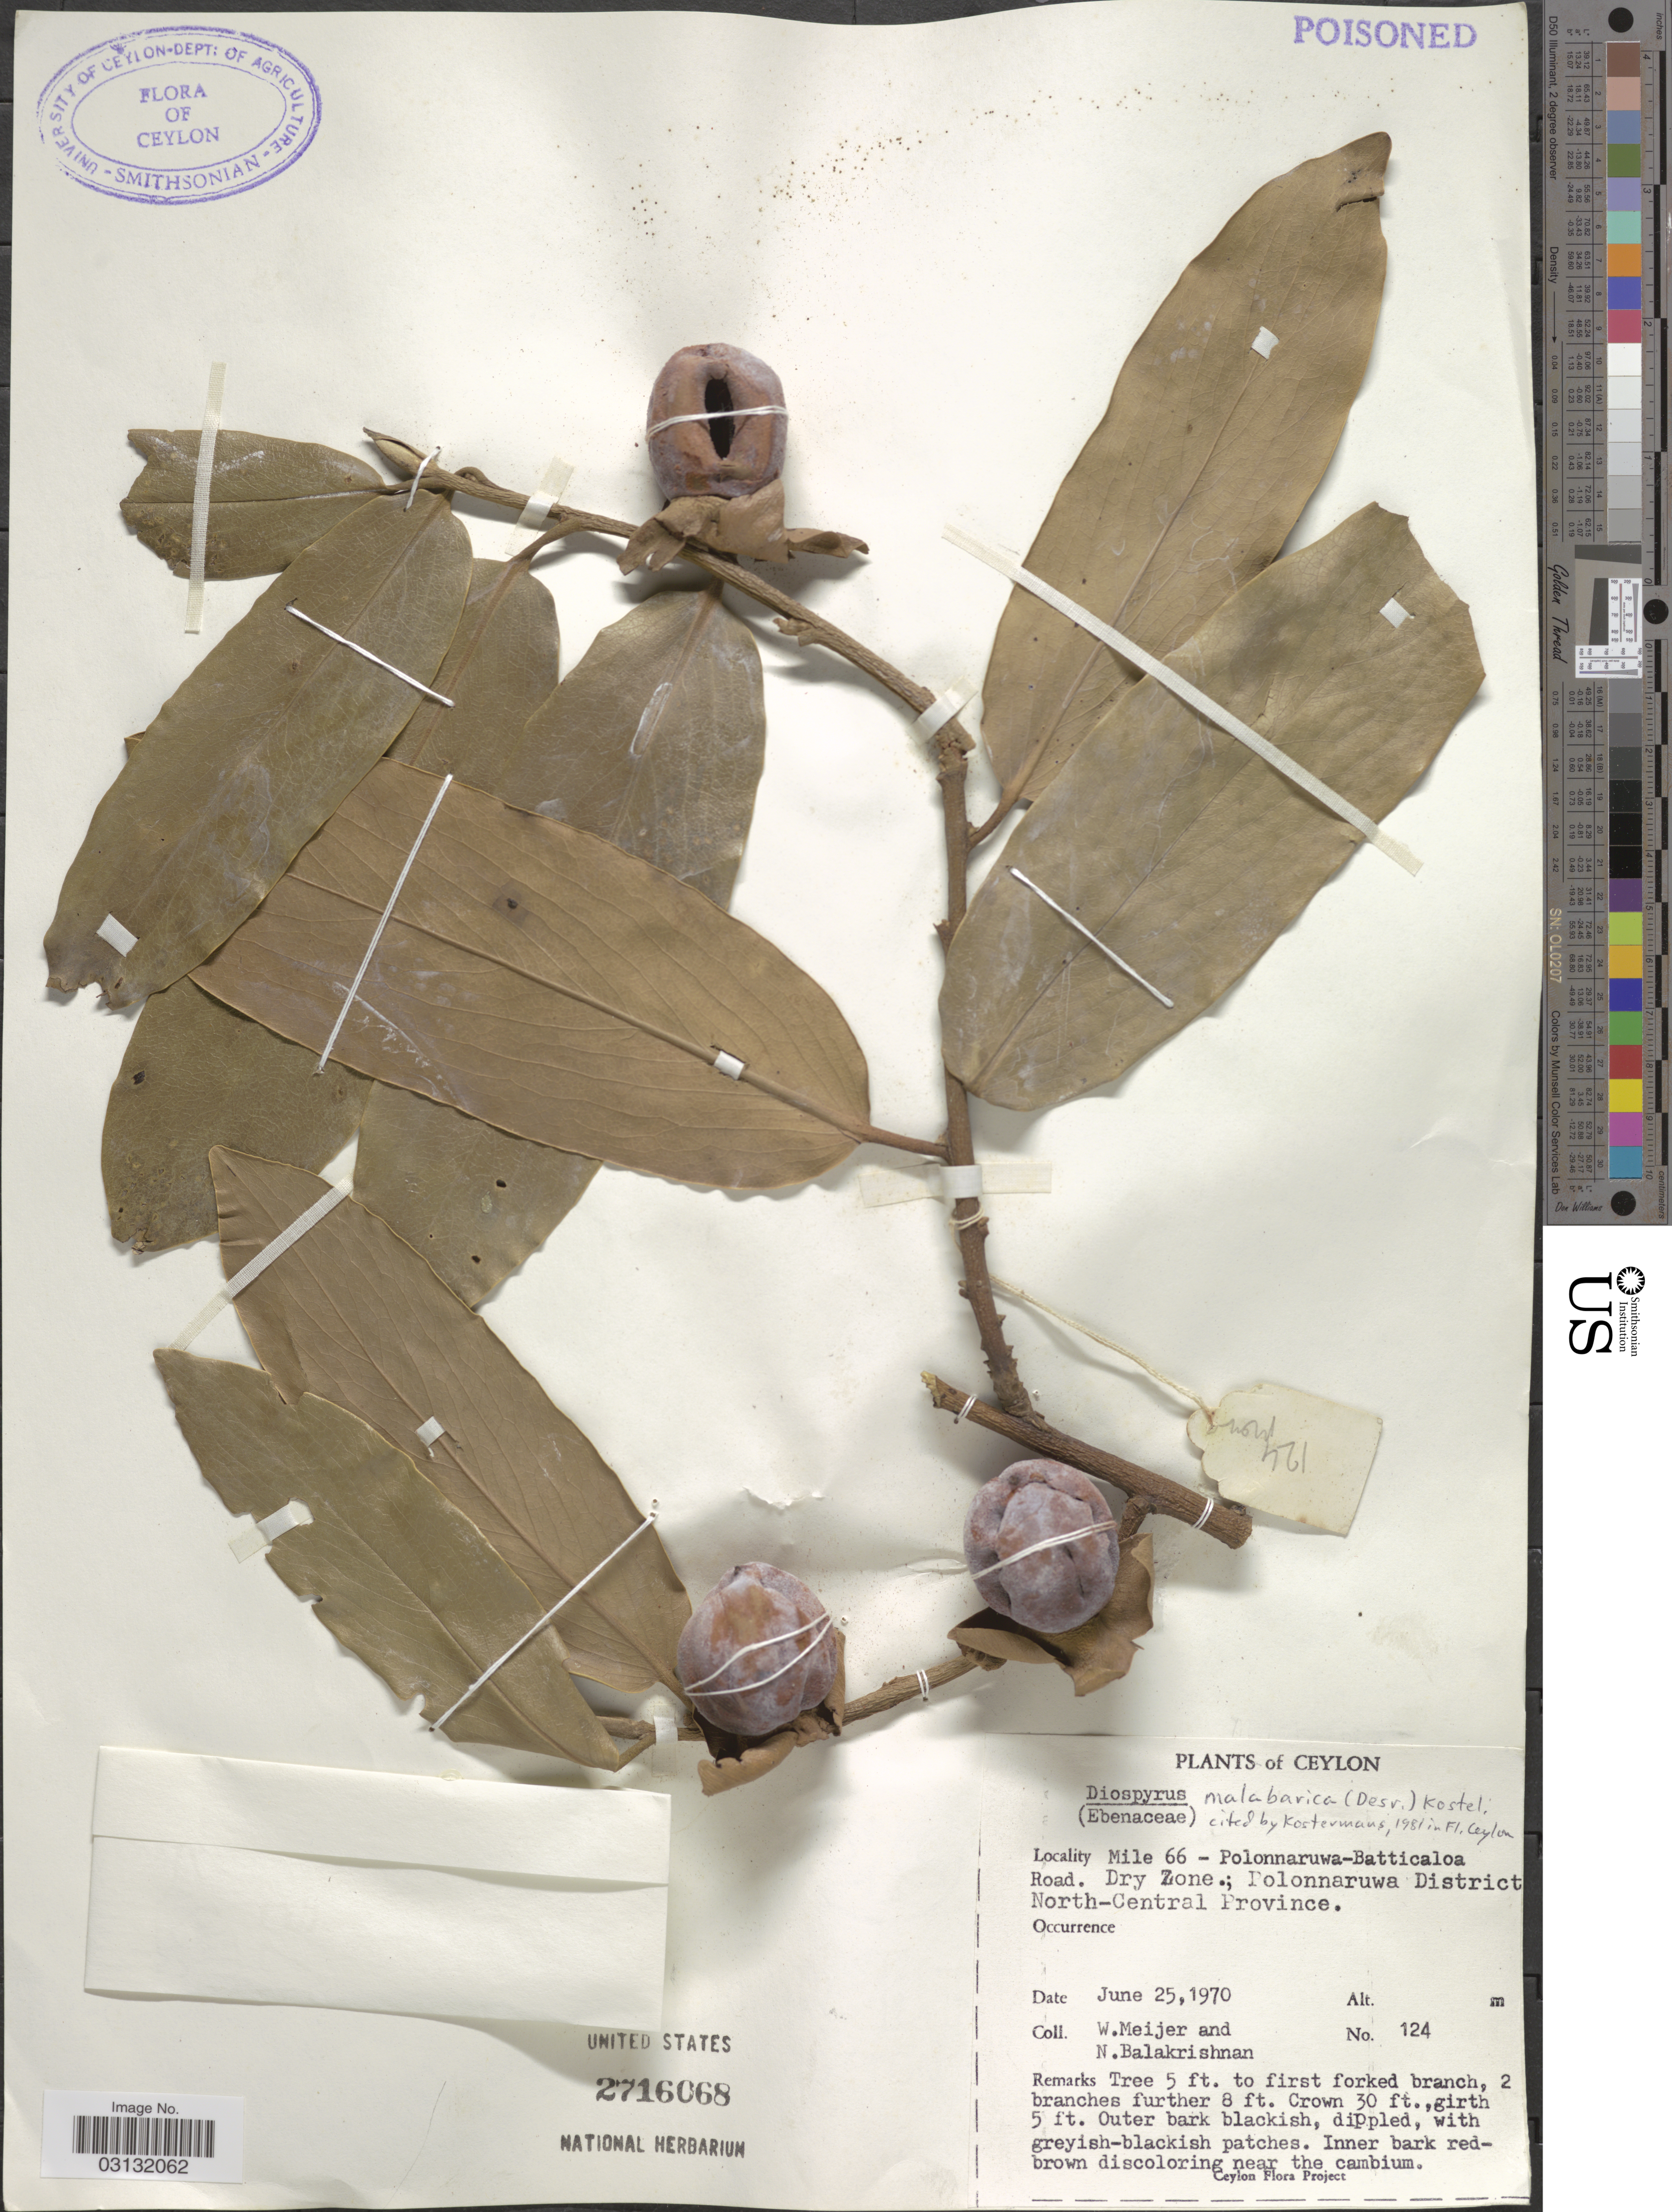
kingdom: Plantae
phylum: Tracheophyta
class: Magnoliopsida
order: Ericales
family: Ebenaceae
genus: Diospyros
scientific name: Diospyros malabarica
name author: (Desr.) Kostel.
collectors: W. Meijer & N. Balakrishnan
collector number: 124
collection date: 1970-06-25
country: Sri Lanka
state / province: North Central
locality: Ceylon, Mile 66 - Polonnaruwa-Batticoloa Road, Dry Zone; Polonnaruwa District, North-Central Province.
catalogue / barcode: US 2716068